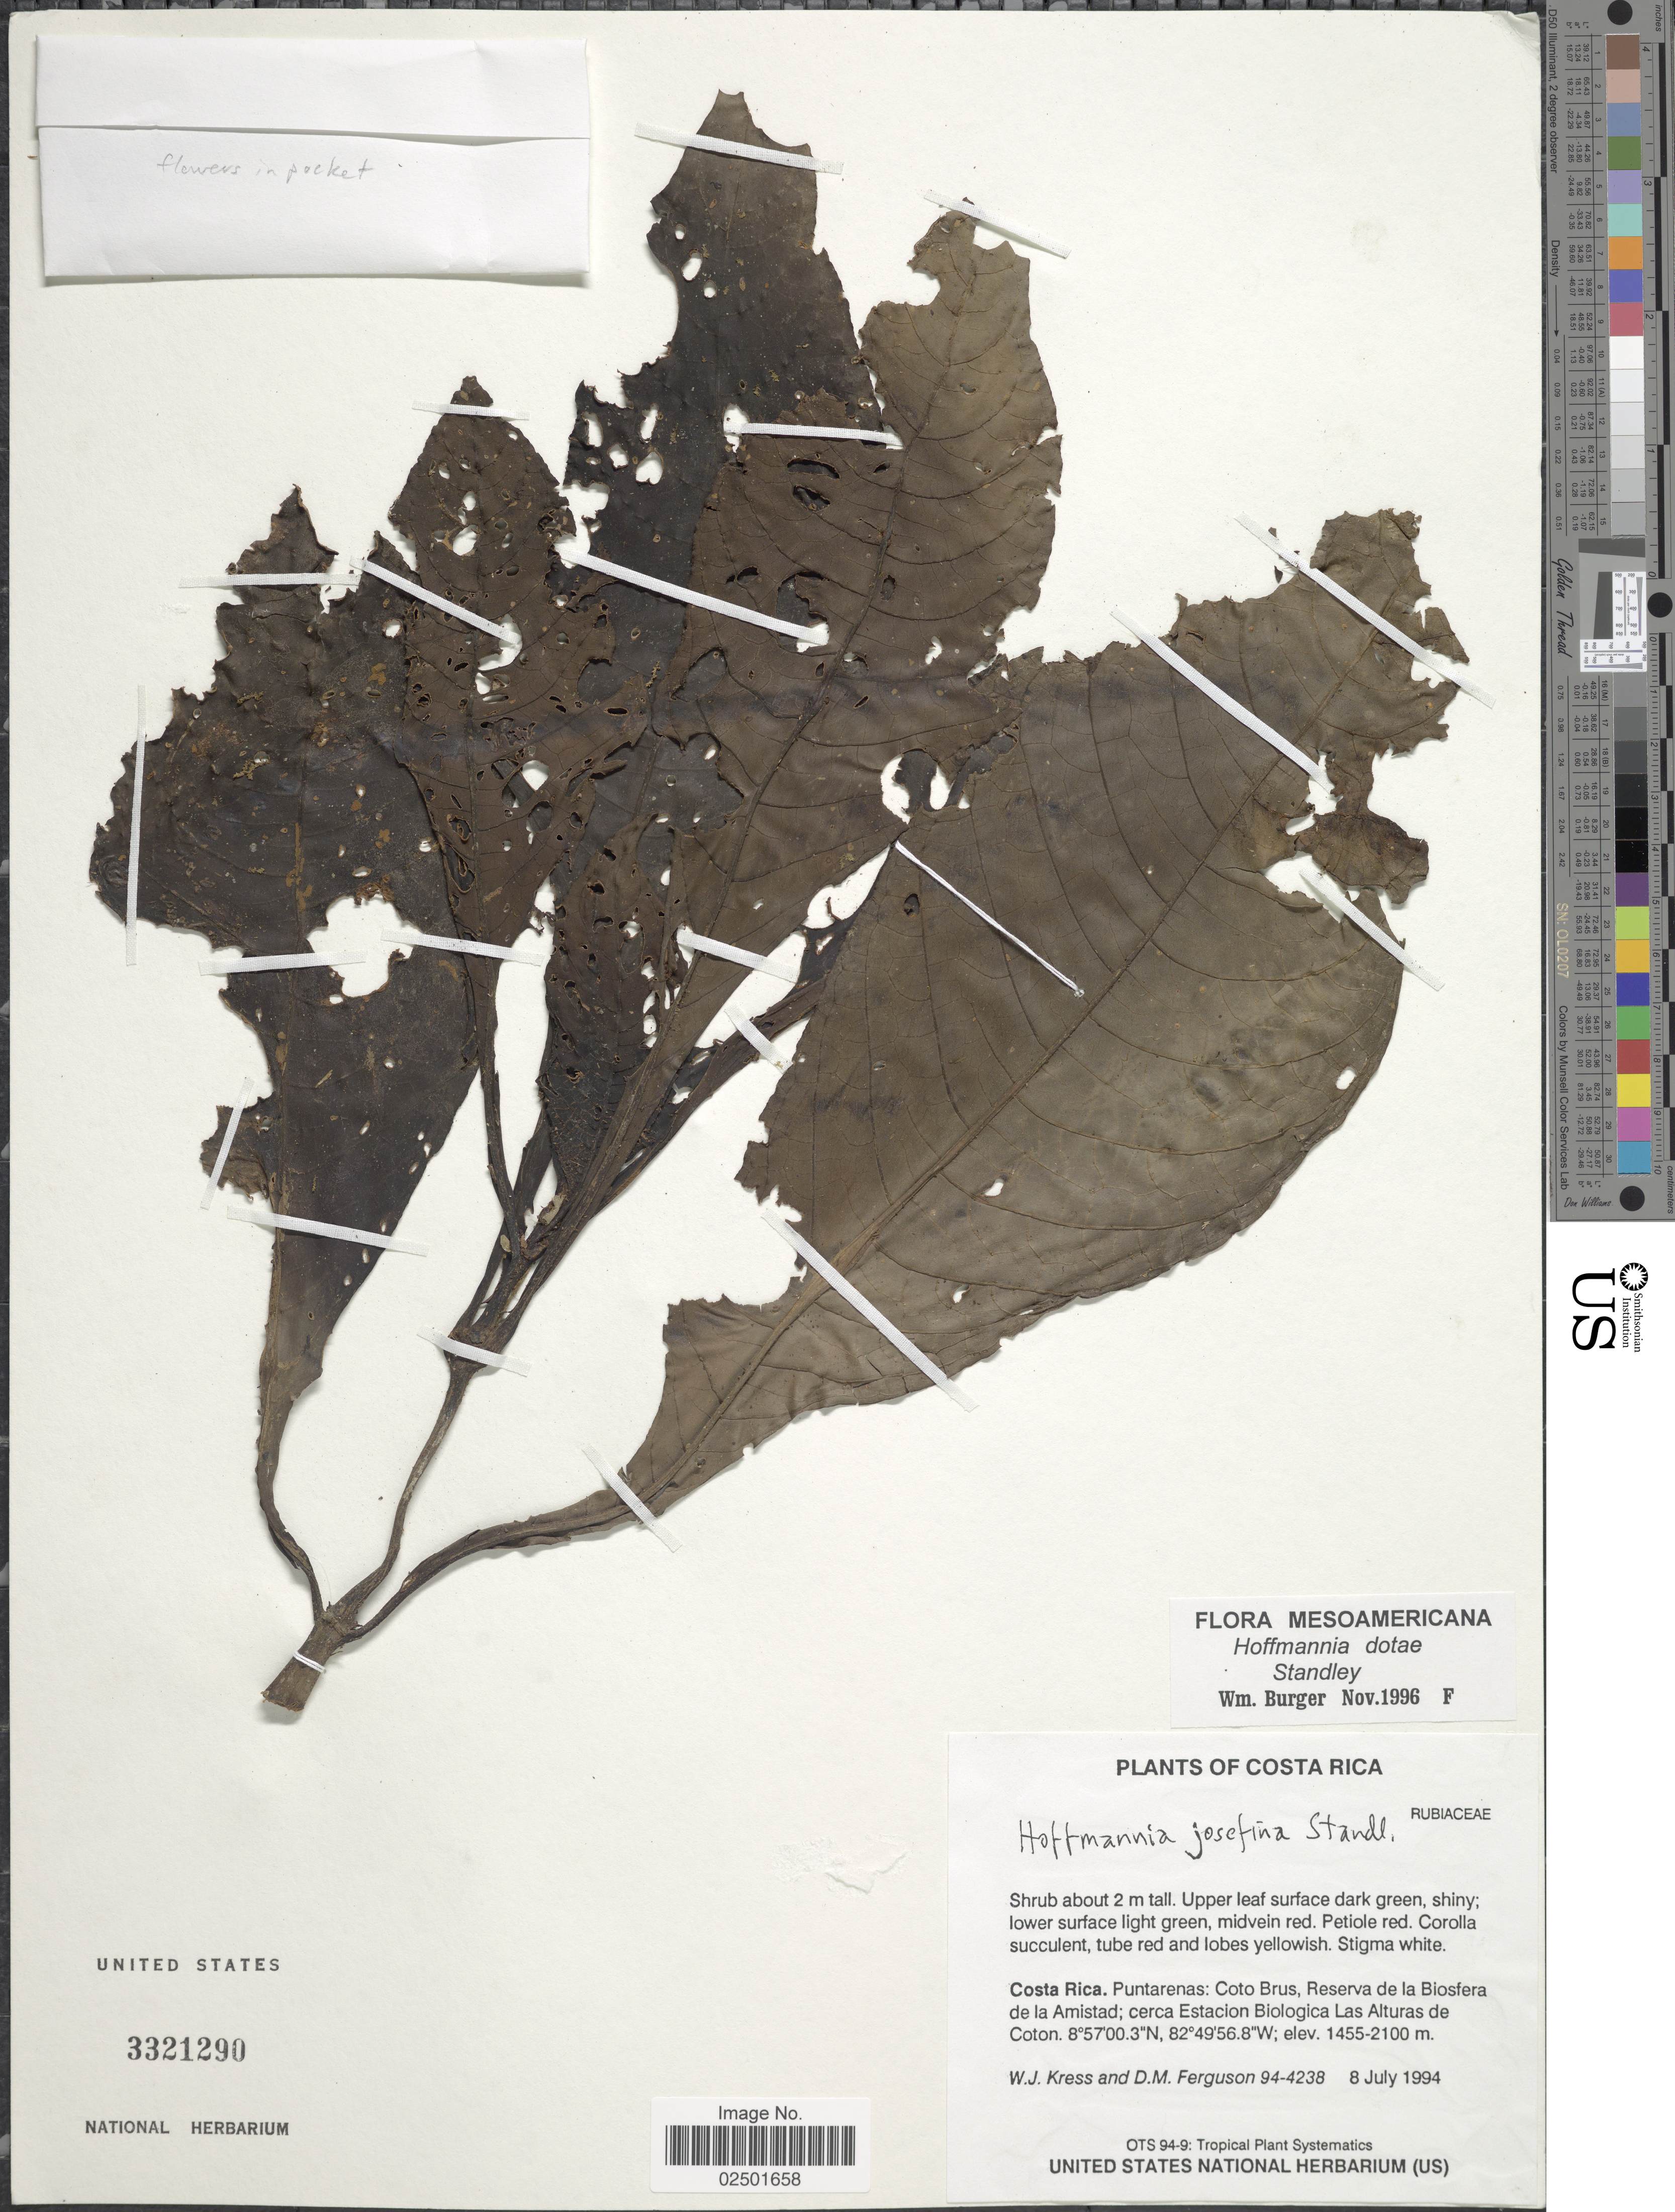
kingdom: Plantae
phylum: Tracheophyta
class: Magnoliopsida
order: Gentianales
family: Rubiaceae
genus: Hoffmannia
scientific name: Hoffmannia dotae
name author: Standl.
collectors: W. J. Kress & D. M. Ferguson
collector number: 94-4238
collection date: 1994-07-08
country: Costa Rica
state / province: Puntarenas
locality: Coto Brus. Reserva de la Biosfera de la Amistad; cerca Estacion Biologica Las Alturas de Coton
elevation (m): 1455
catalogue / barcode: US 3321290